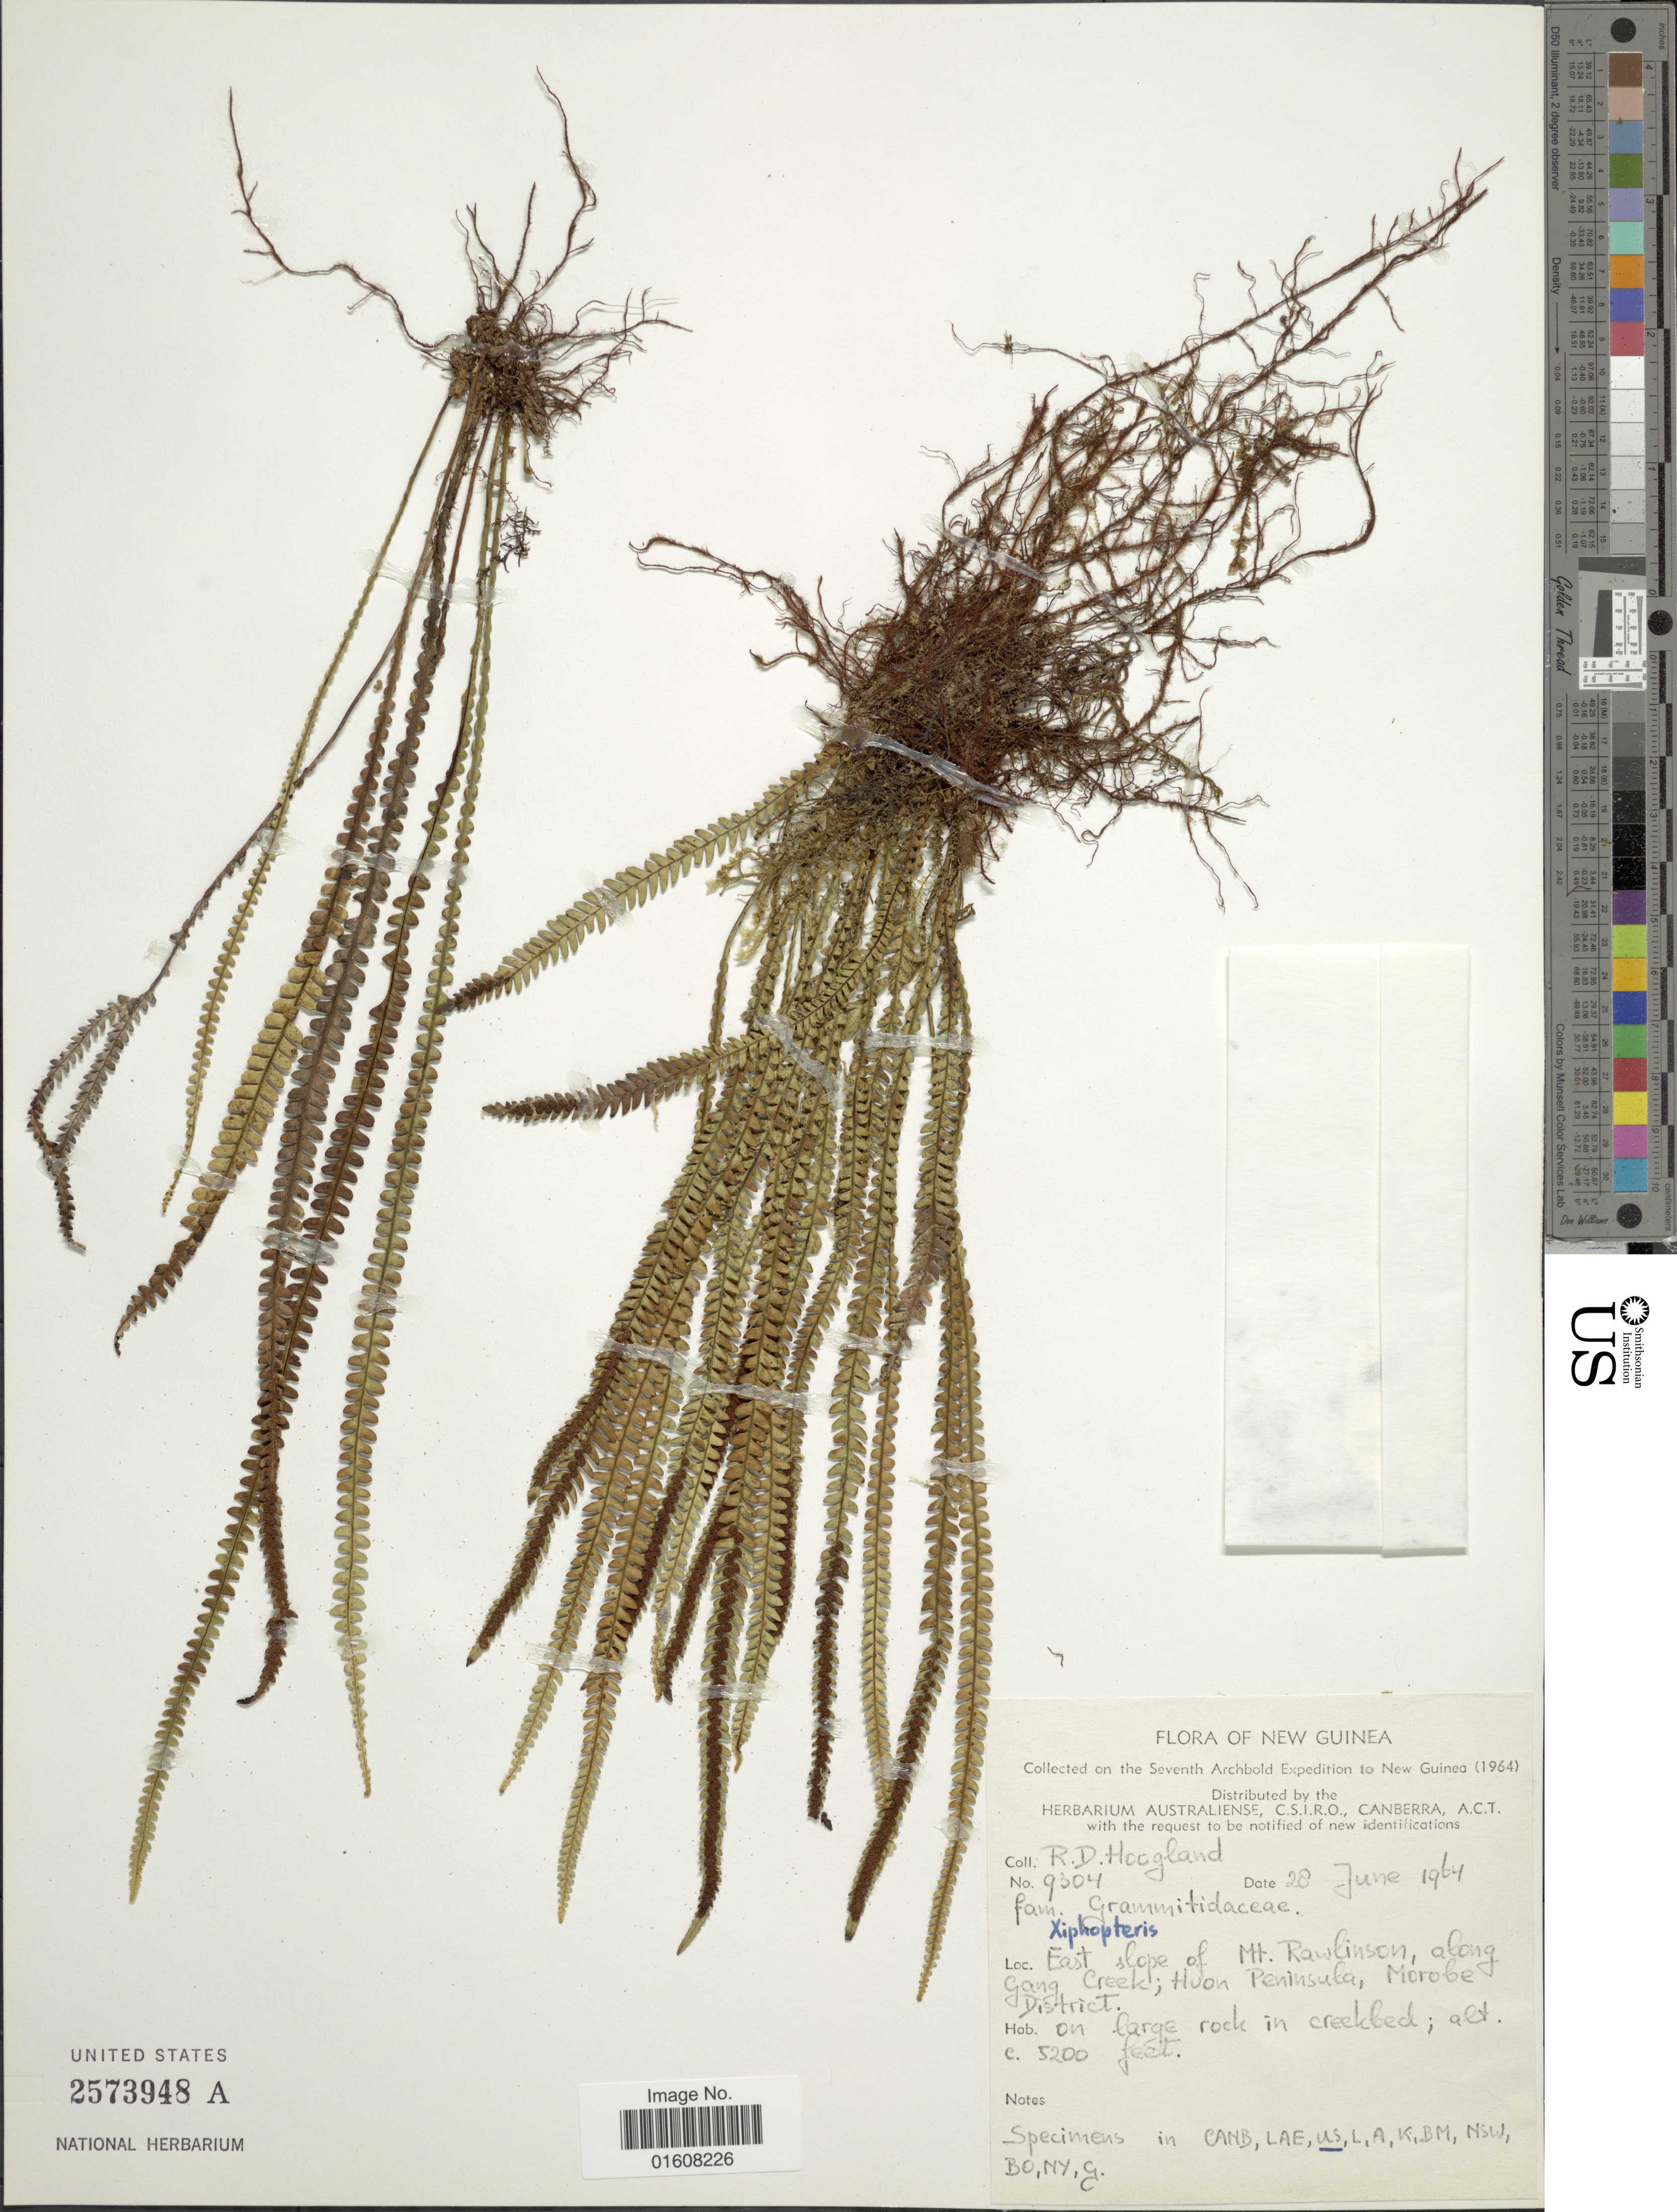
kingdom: Plantae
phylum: Tracheophyta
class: Polypodiopsida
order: Polypodiales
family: Polypodiaceae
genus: Grammitis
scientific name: Grammitis sp.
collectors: R. D. Hoogland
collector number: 9304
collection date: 1964-06-28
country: Papua New Guinea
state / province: Morobe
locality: New Guinea. East slope of Mt. Rawlinson, along Gang Creek; Huon Peninsula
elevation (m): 1585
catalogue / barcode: US 2573948A